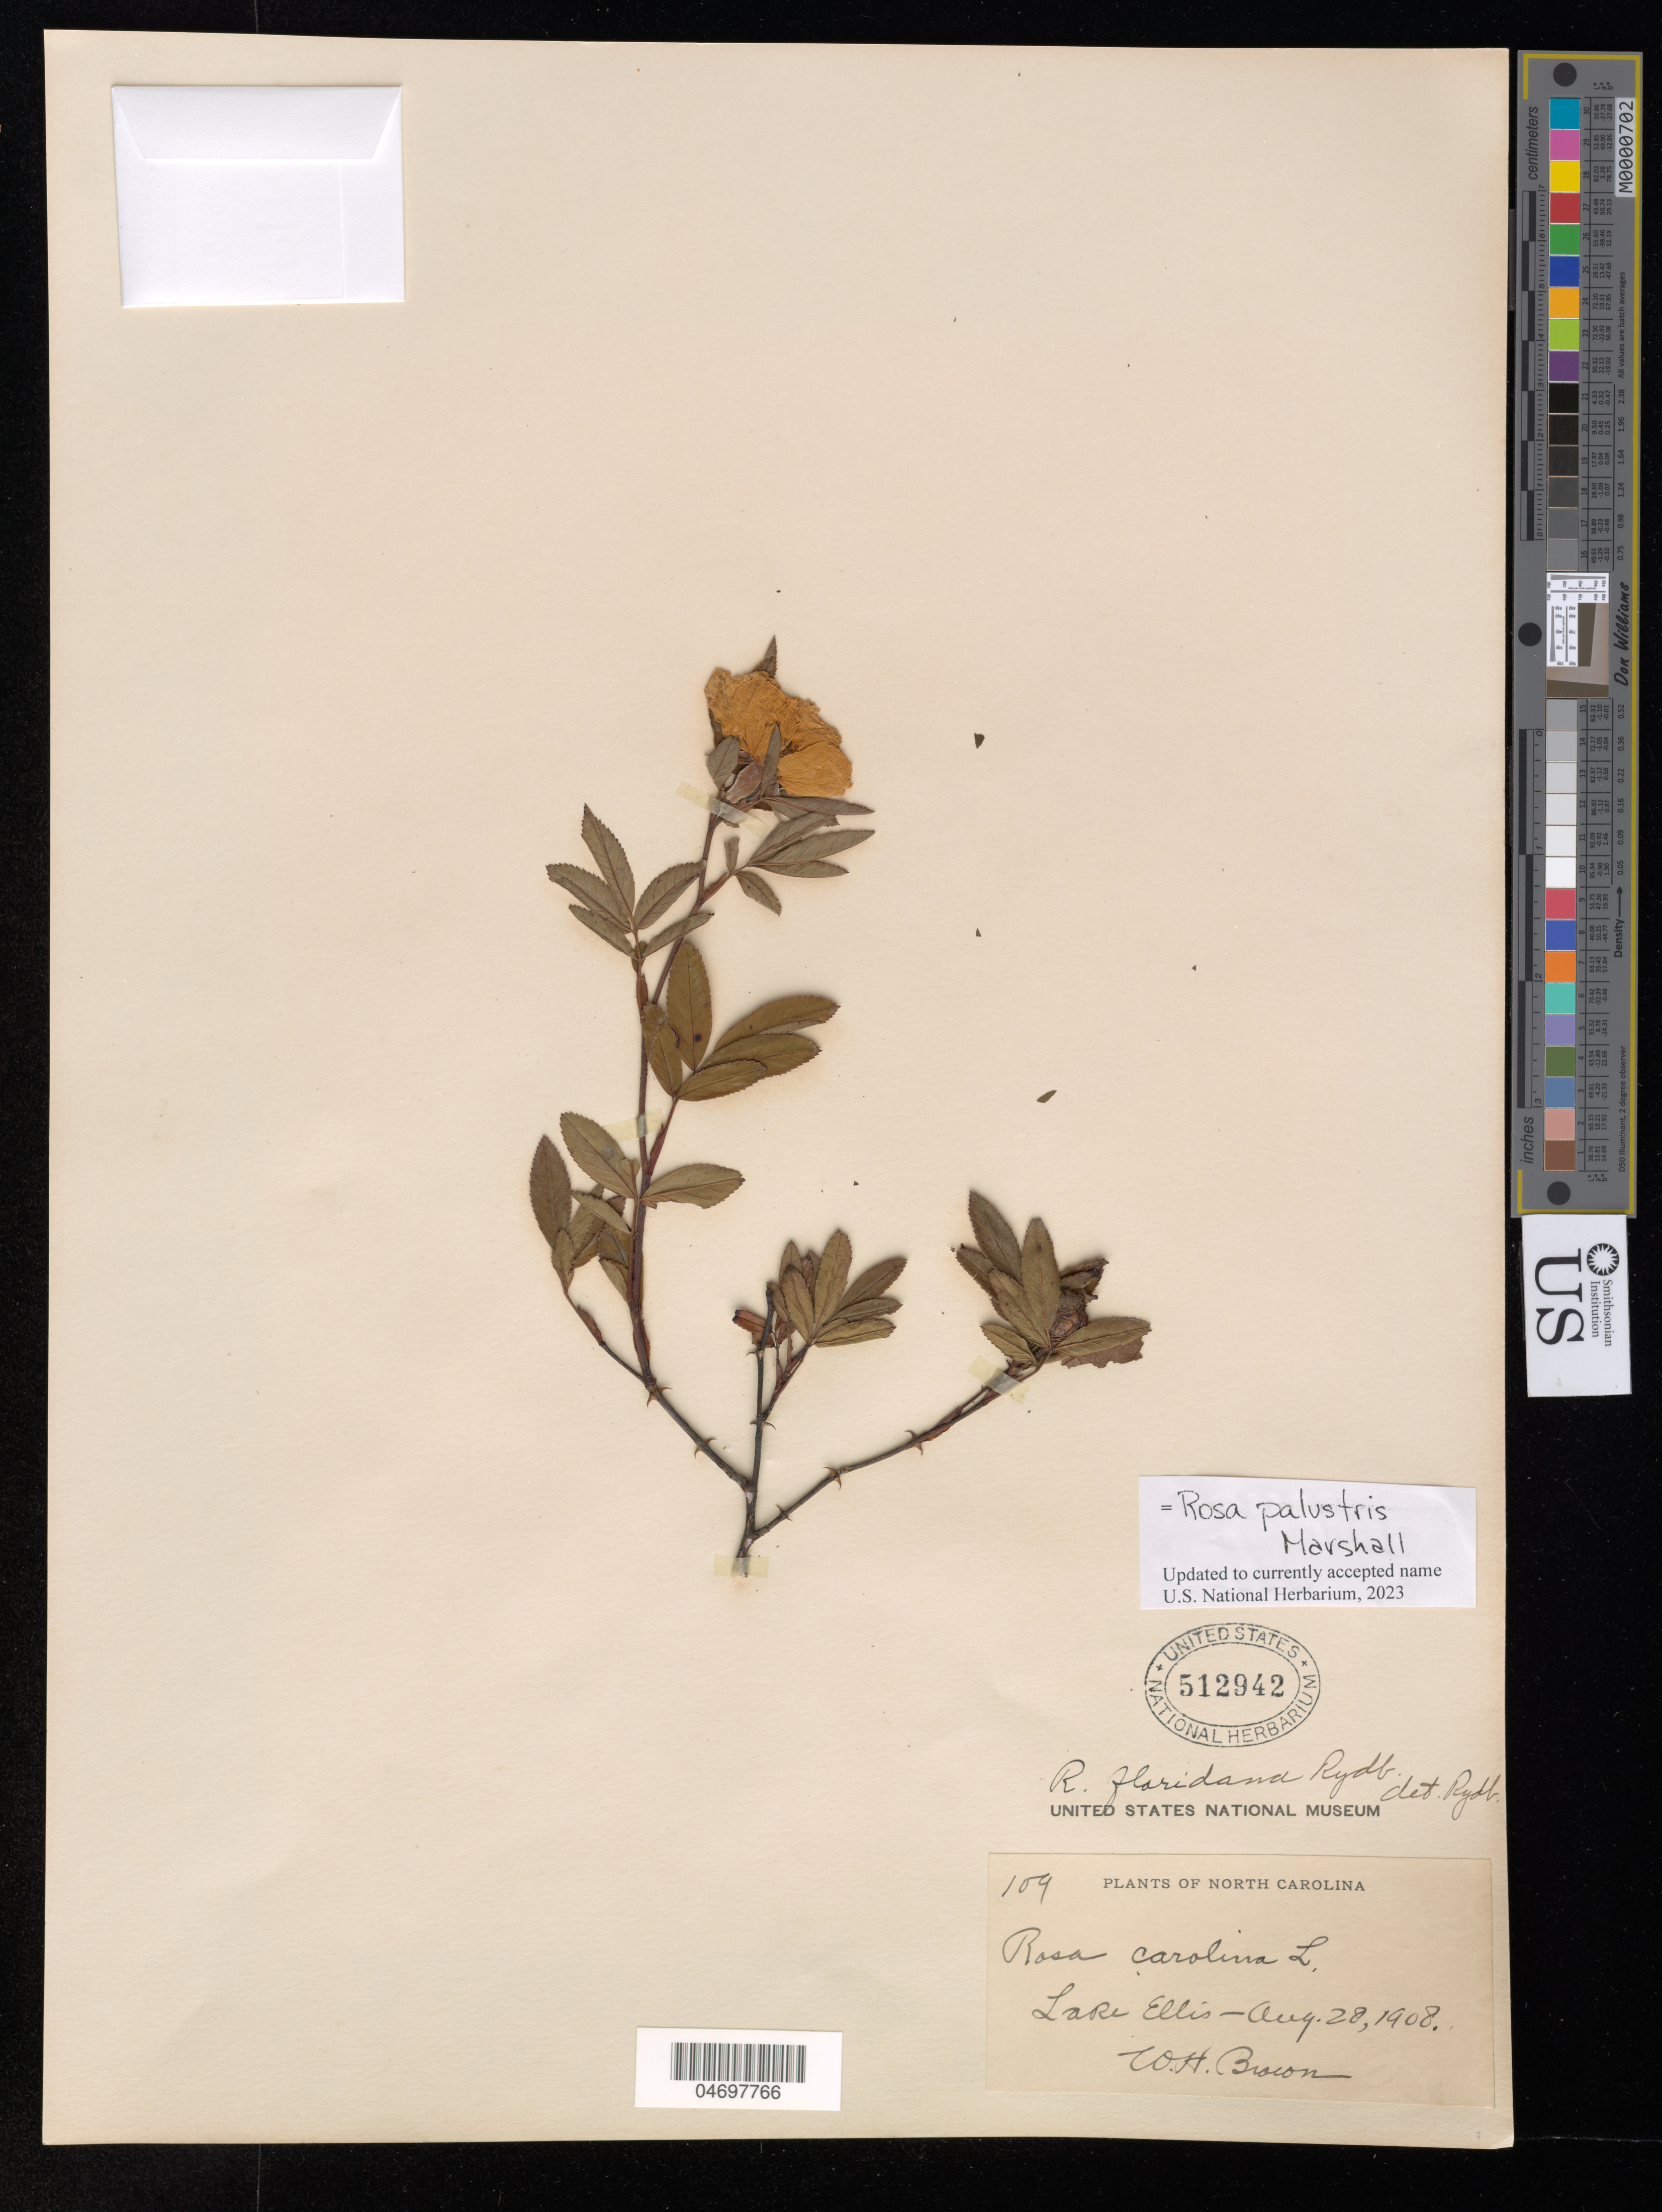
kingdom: Plantae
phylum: Tracheophyta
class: Magnoliopsida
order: Rosales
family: Rosaceae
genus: Rosa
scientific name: Rosa palustris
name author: Marshall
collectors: W. Brocon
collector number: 109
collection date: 1908-08-28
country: United States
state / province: North Carolina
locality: Lake Ellis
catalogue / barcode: US 512942